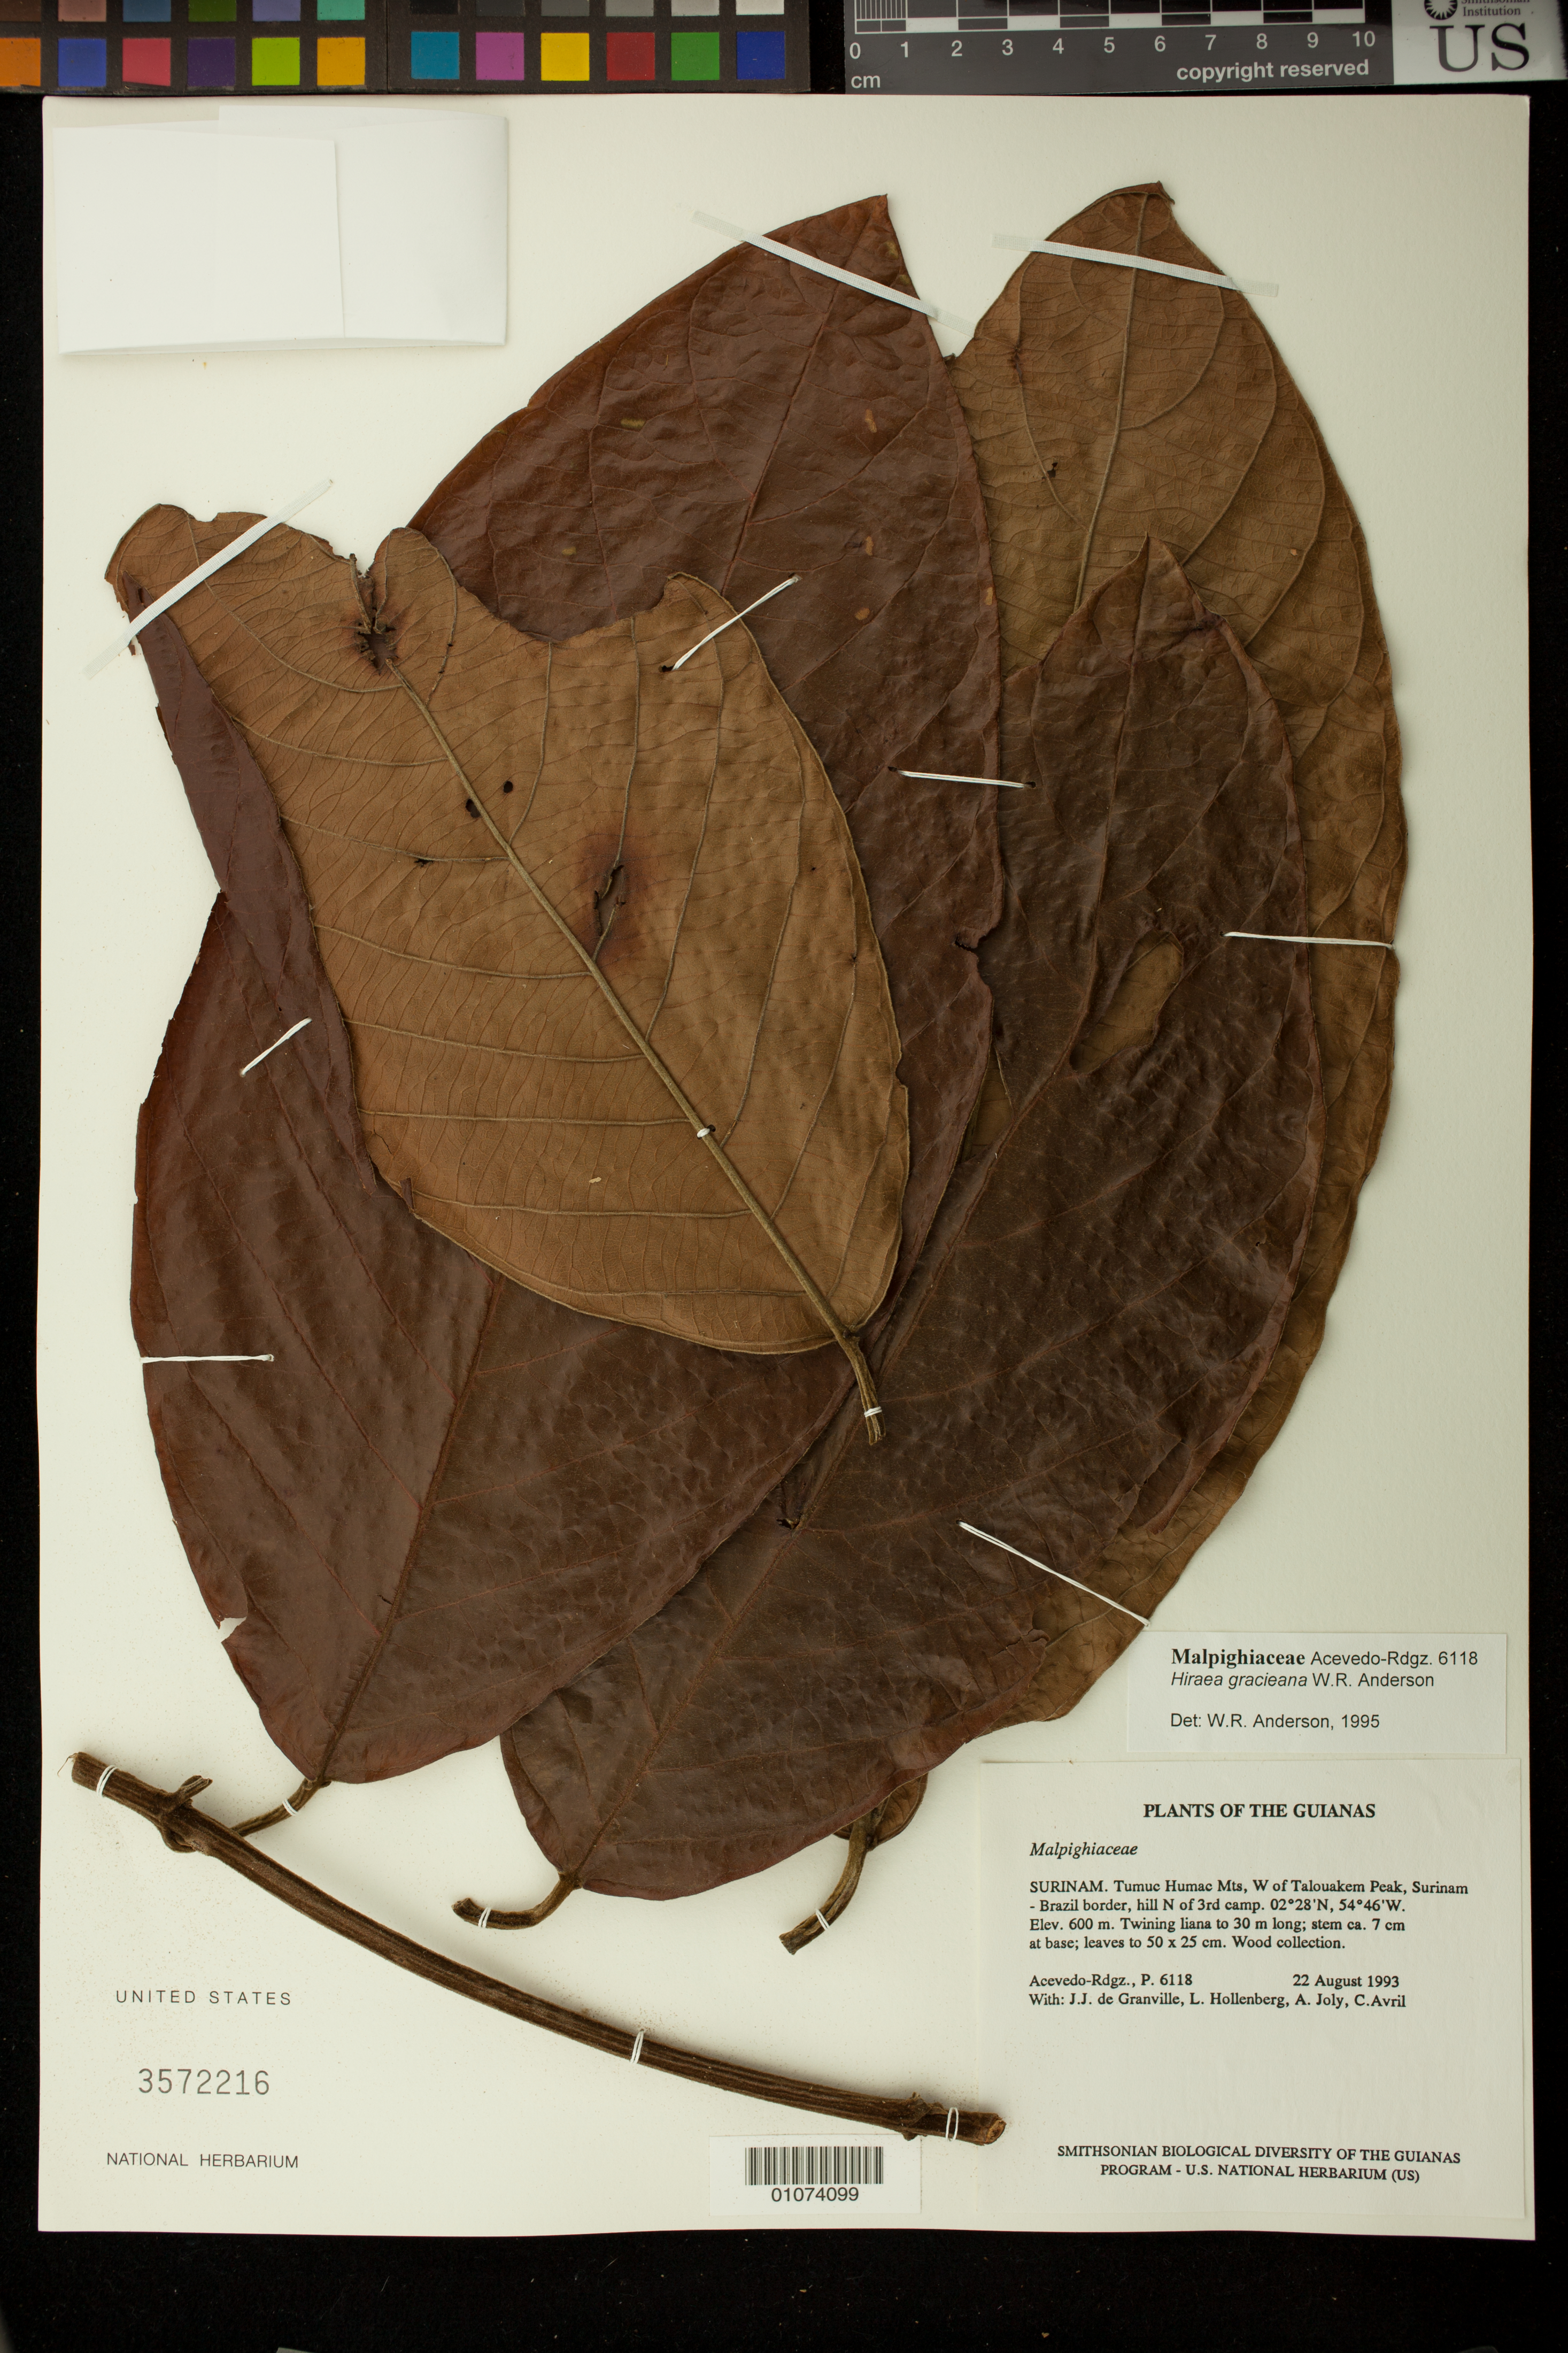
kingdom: Plantae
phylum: Tracheophyta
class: Magnoliopsida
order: Malpighiales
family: Malpighiaceae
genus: Hiraea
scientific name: Hiraea gracieana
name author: W.R. Anderson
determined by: Anderson, W. R., (MICH), University of Michigan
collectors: P. Acevedo-Rodr.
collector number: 6118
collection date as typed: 22 Aug 1993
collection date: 1993-08-22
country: Suriname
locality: Tumuc Humac Mts, W of Talouakem Peak, Surinam - Brazil border, hill N of 3rd camp.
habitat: Hillside.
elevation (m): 600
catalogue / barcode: US 3572216